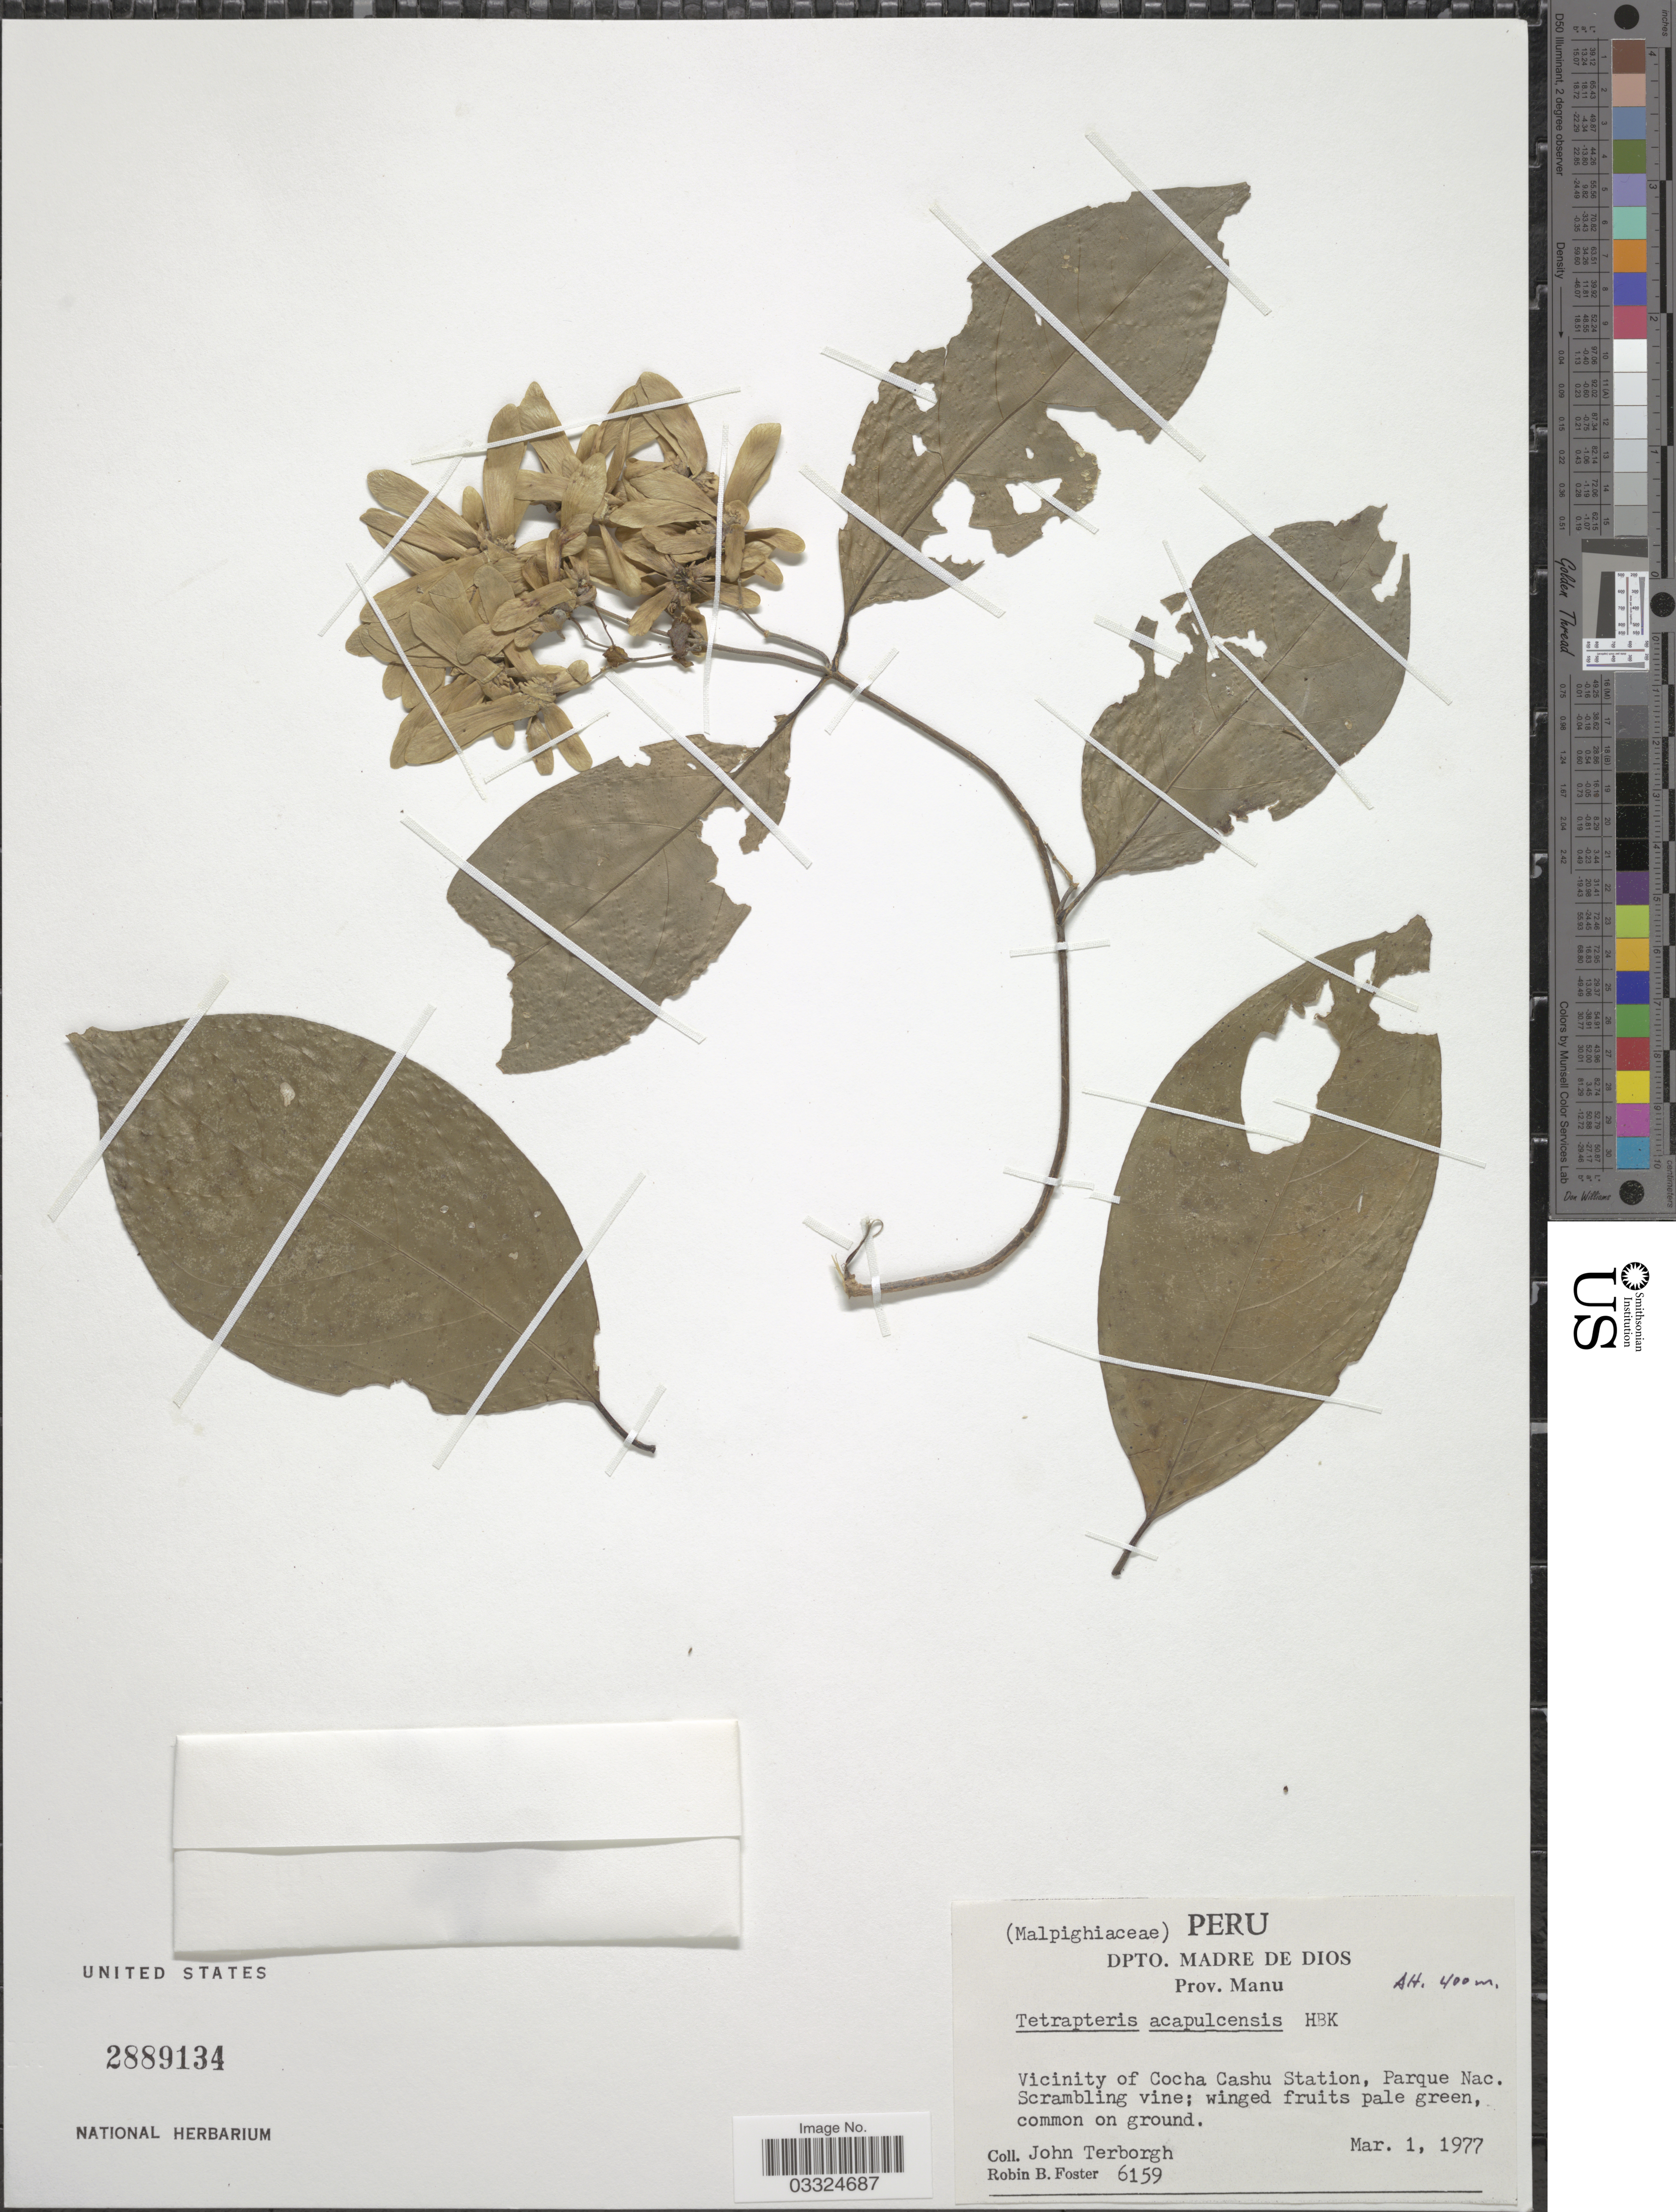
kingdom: Plantae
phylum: Tracheophyta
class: Magnoliopsida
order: Malpighiales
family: Malpighiaceae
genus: Tetrapterys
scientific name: Tetrapterys sp.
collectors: J. Terborgh & R. B. Foster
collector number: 6159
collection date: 1977-03-01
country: Peru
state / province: Madre de Dios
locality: Dpto. Madre de Dios. Prov. Manu. Vicinity of Cocha Cashu Station, Parque Nac.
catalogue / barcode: US 2889134